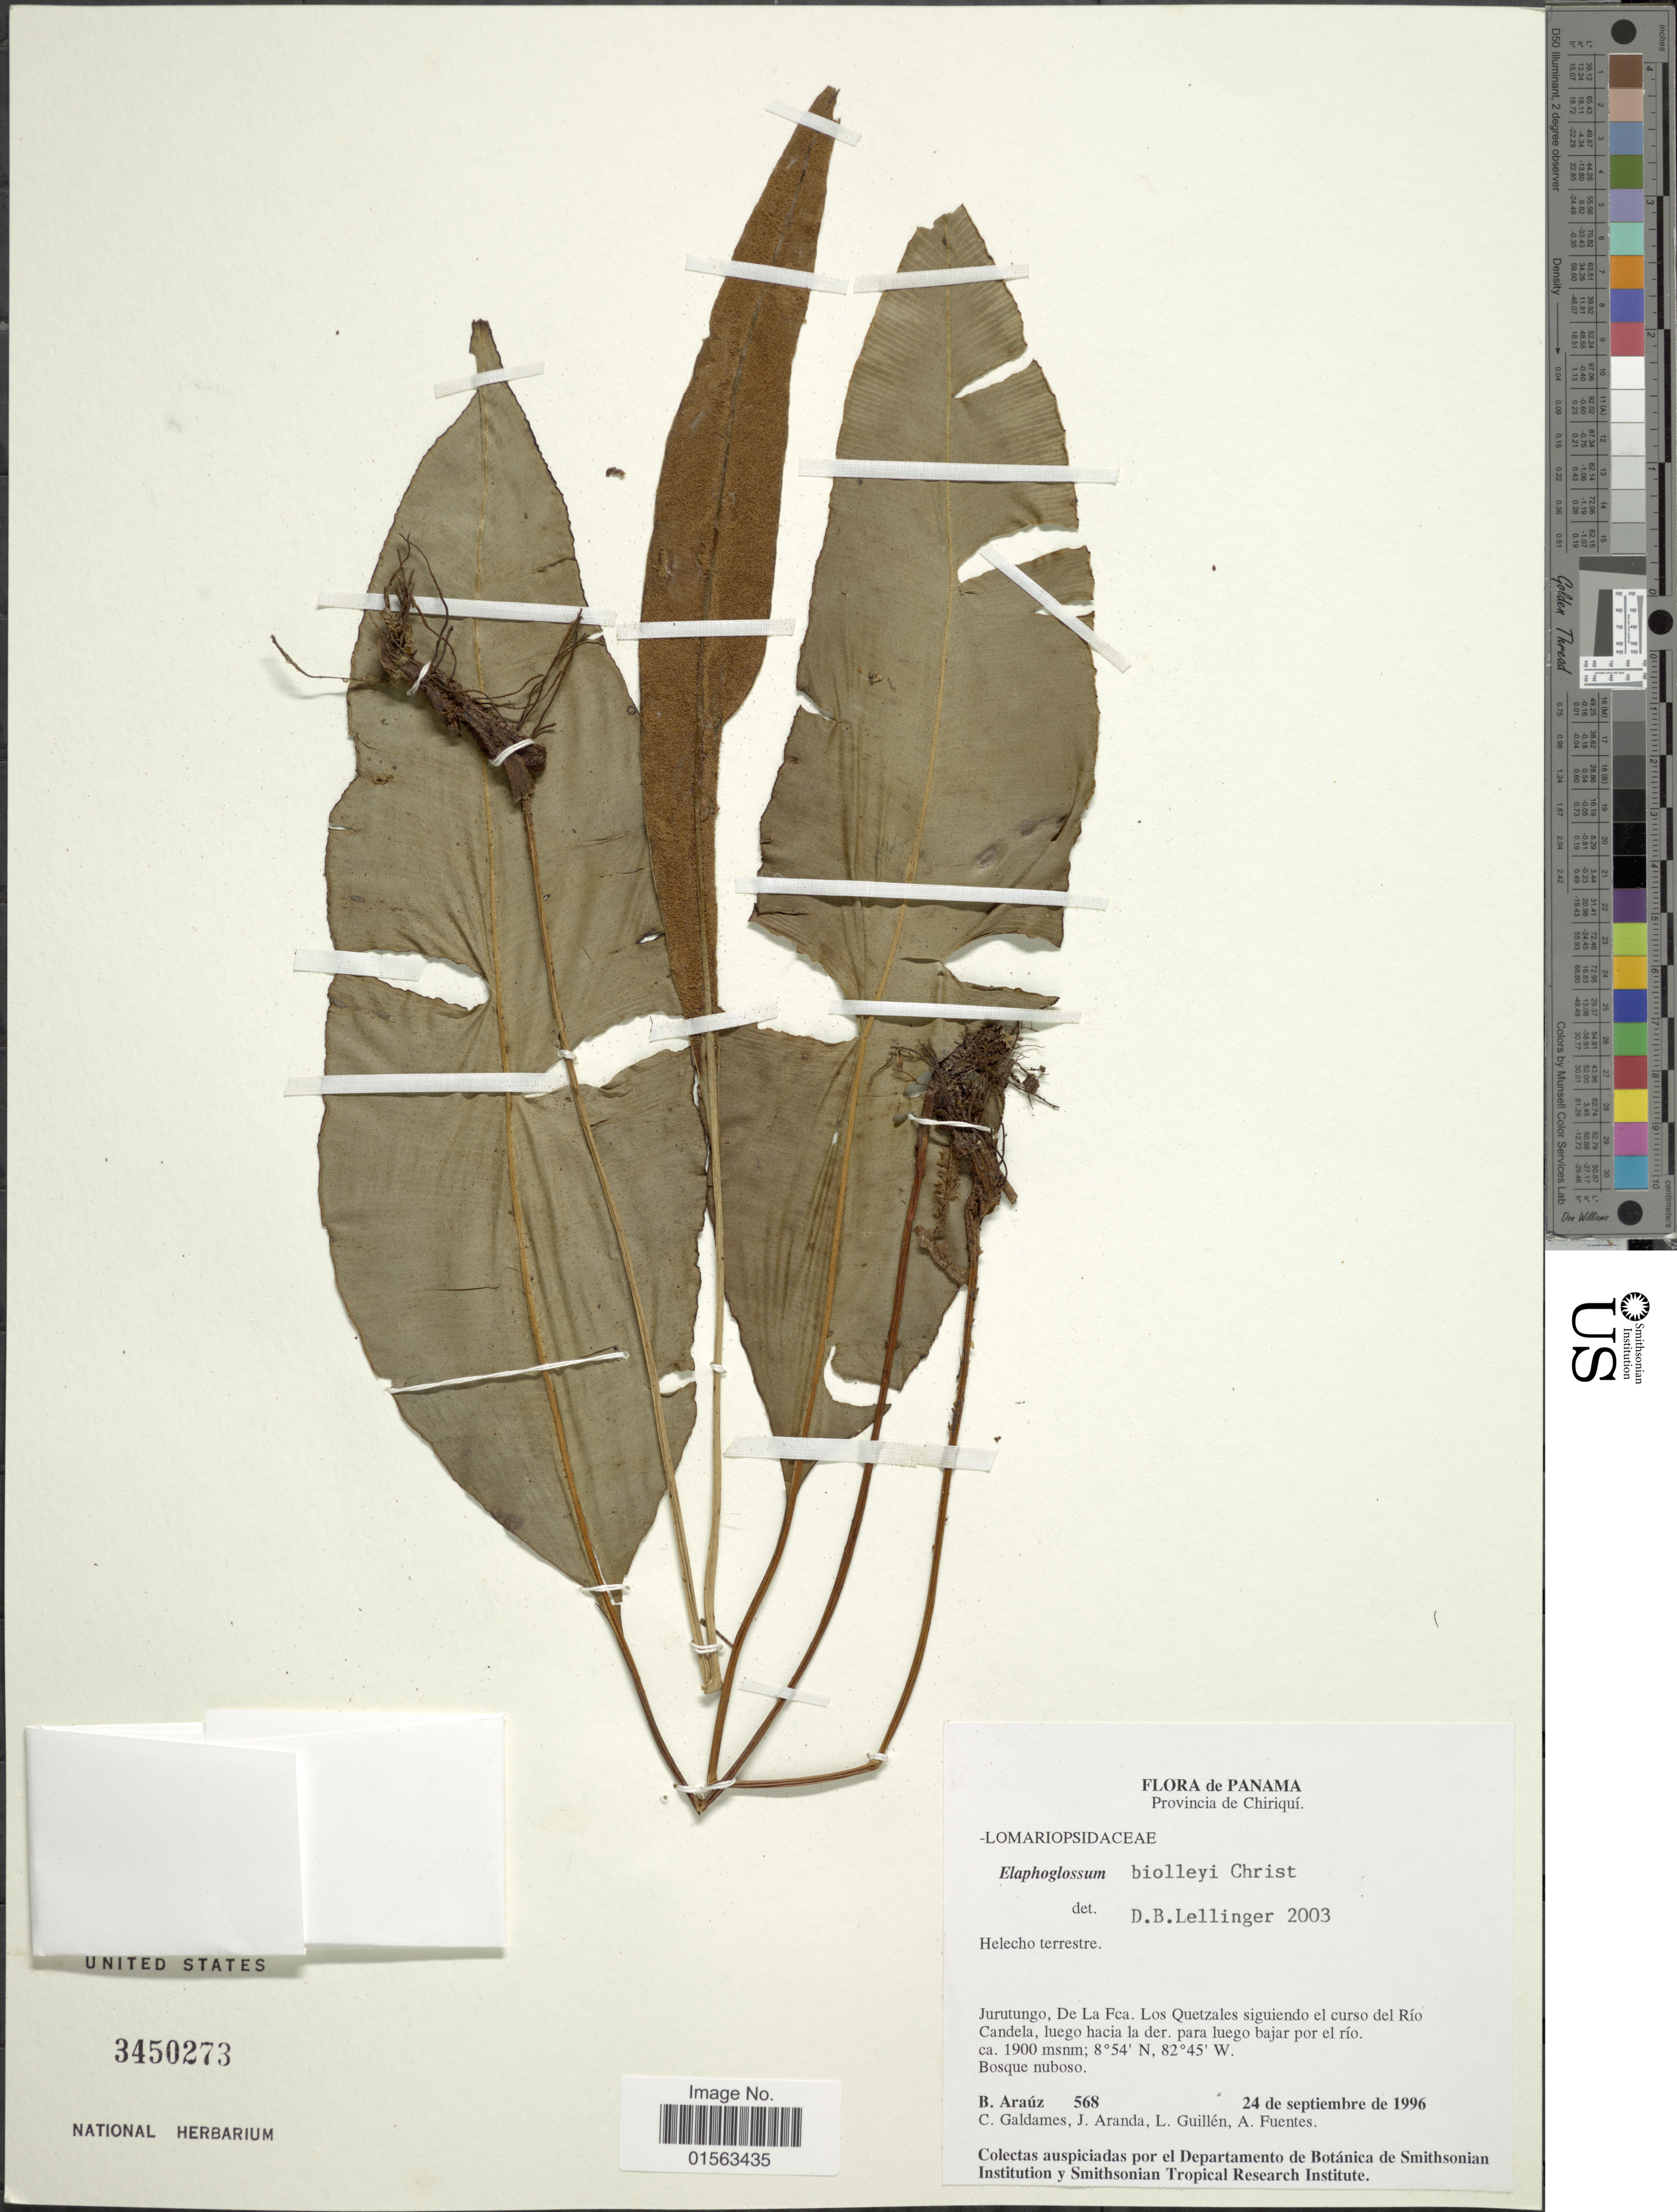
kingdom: Plantae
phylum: Tracheophyta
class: Polypodiopsida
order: Polypodiales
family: Dryopteridaceae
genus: Elaphoglossum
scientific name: Elaphoglossum biolleyi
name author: Christ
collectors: B. Araúz, C. Galdames, J. Aranda, L. Guillén & A. Fuentes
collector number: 568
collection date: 1996-09-24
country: Panama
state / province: Chiriqui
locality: Provincia de Chiriqui, Jurutungo, De La Fca. Los Quetzales siguiendo el curso del Rio Candela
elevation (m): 1900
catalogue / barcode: US 3450273